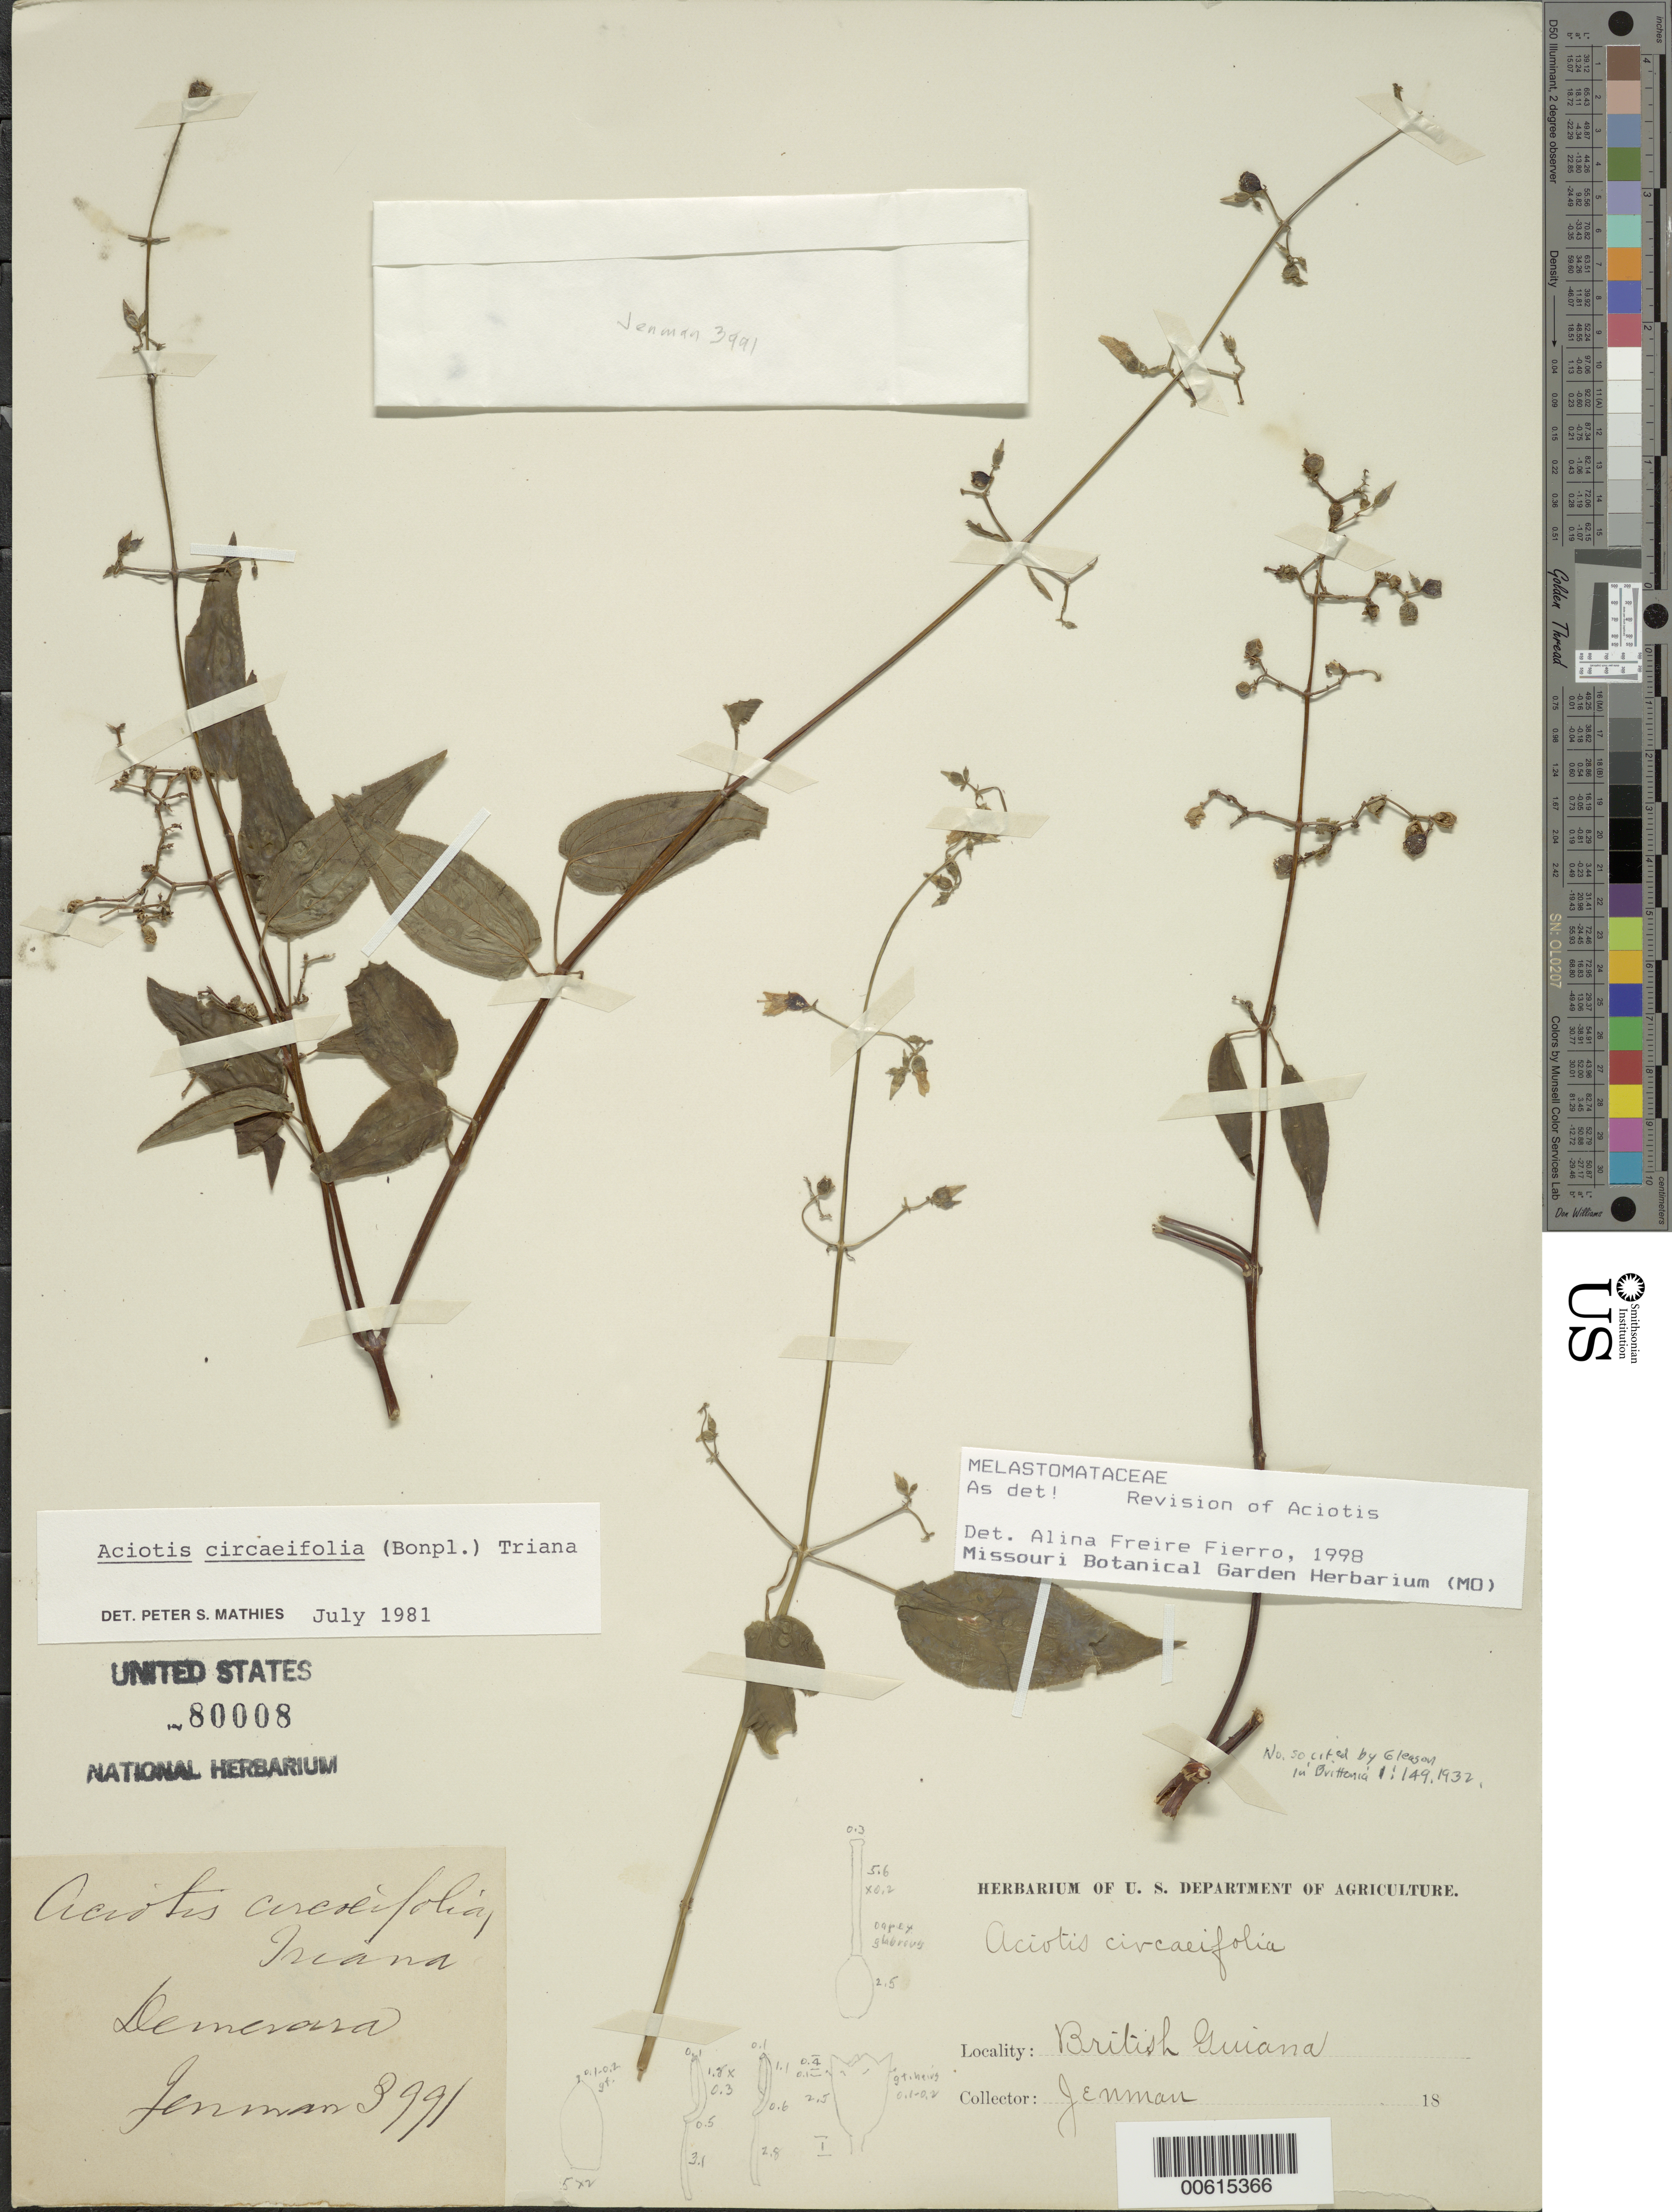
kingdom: Plantae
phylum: Tracheophyta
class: Magnoliopsida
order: Myrtales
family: Melastomataceae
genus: Aciotis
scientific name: Aciotis circaeifolia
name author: (Bonpl.) Triana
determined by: Freire-Fierro, A.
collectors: G. S. Jenman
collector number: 3991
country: Guyana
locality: Demerara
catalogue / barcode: US 80008